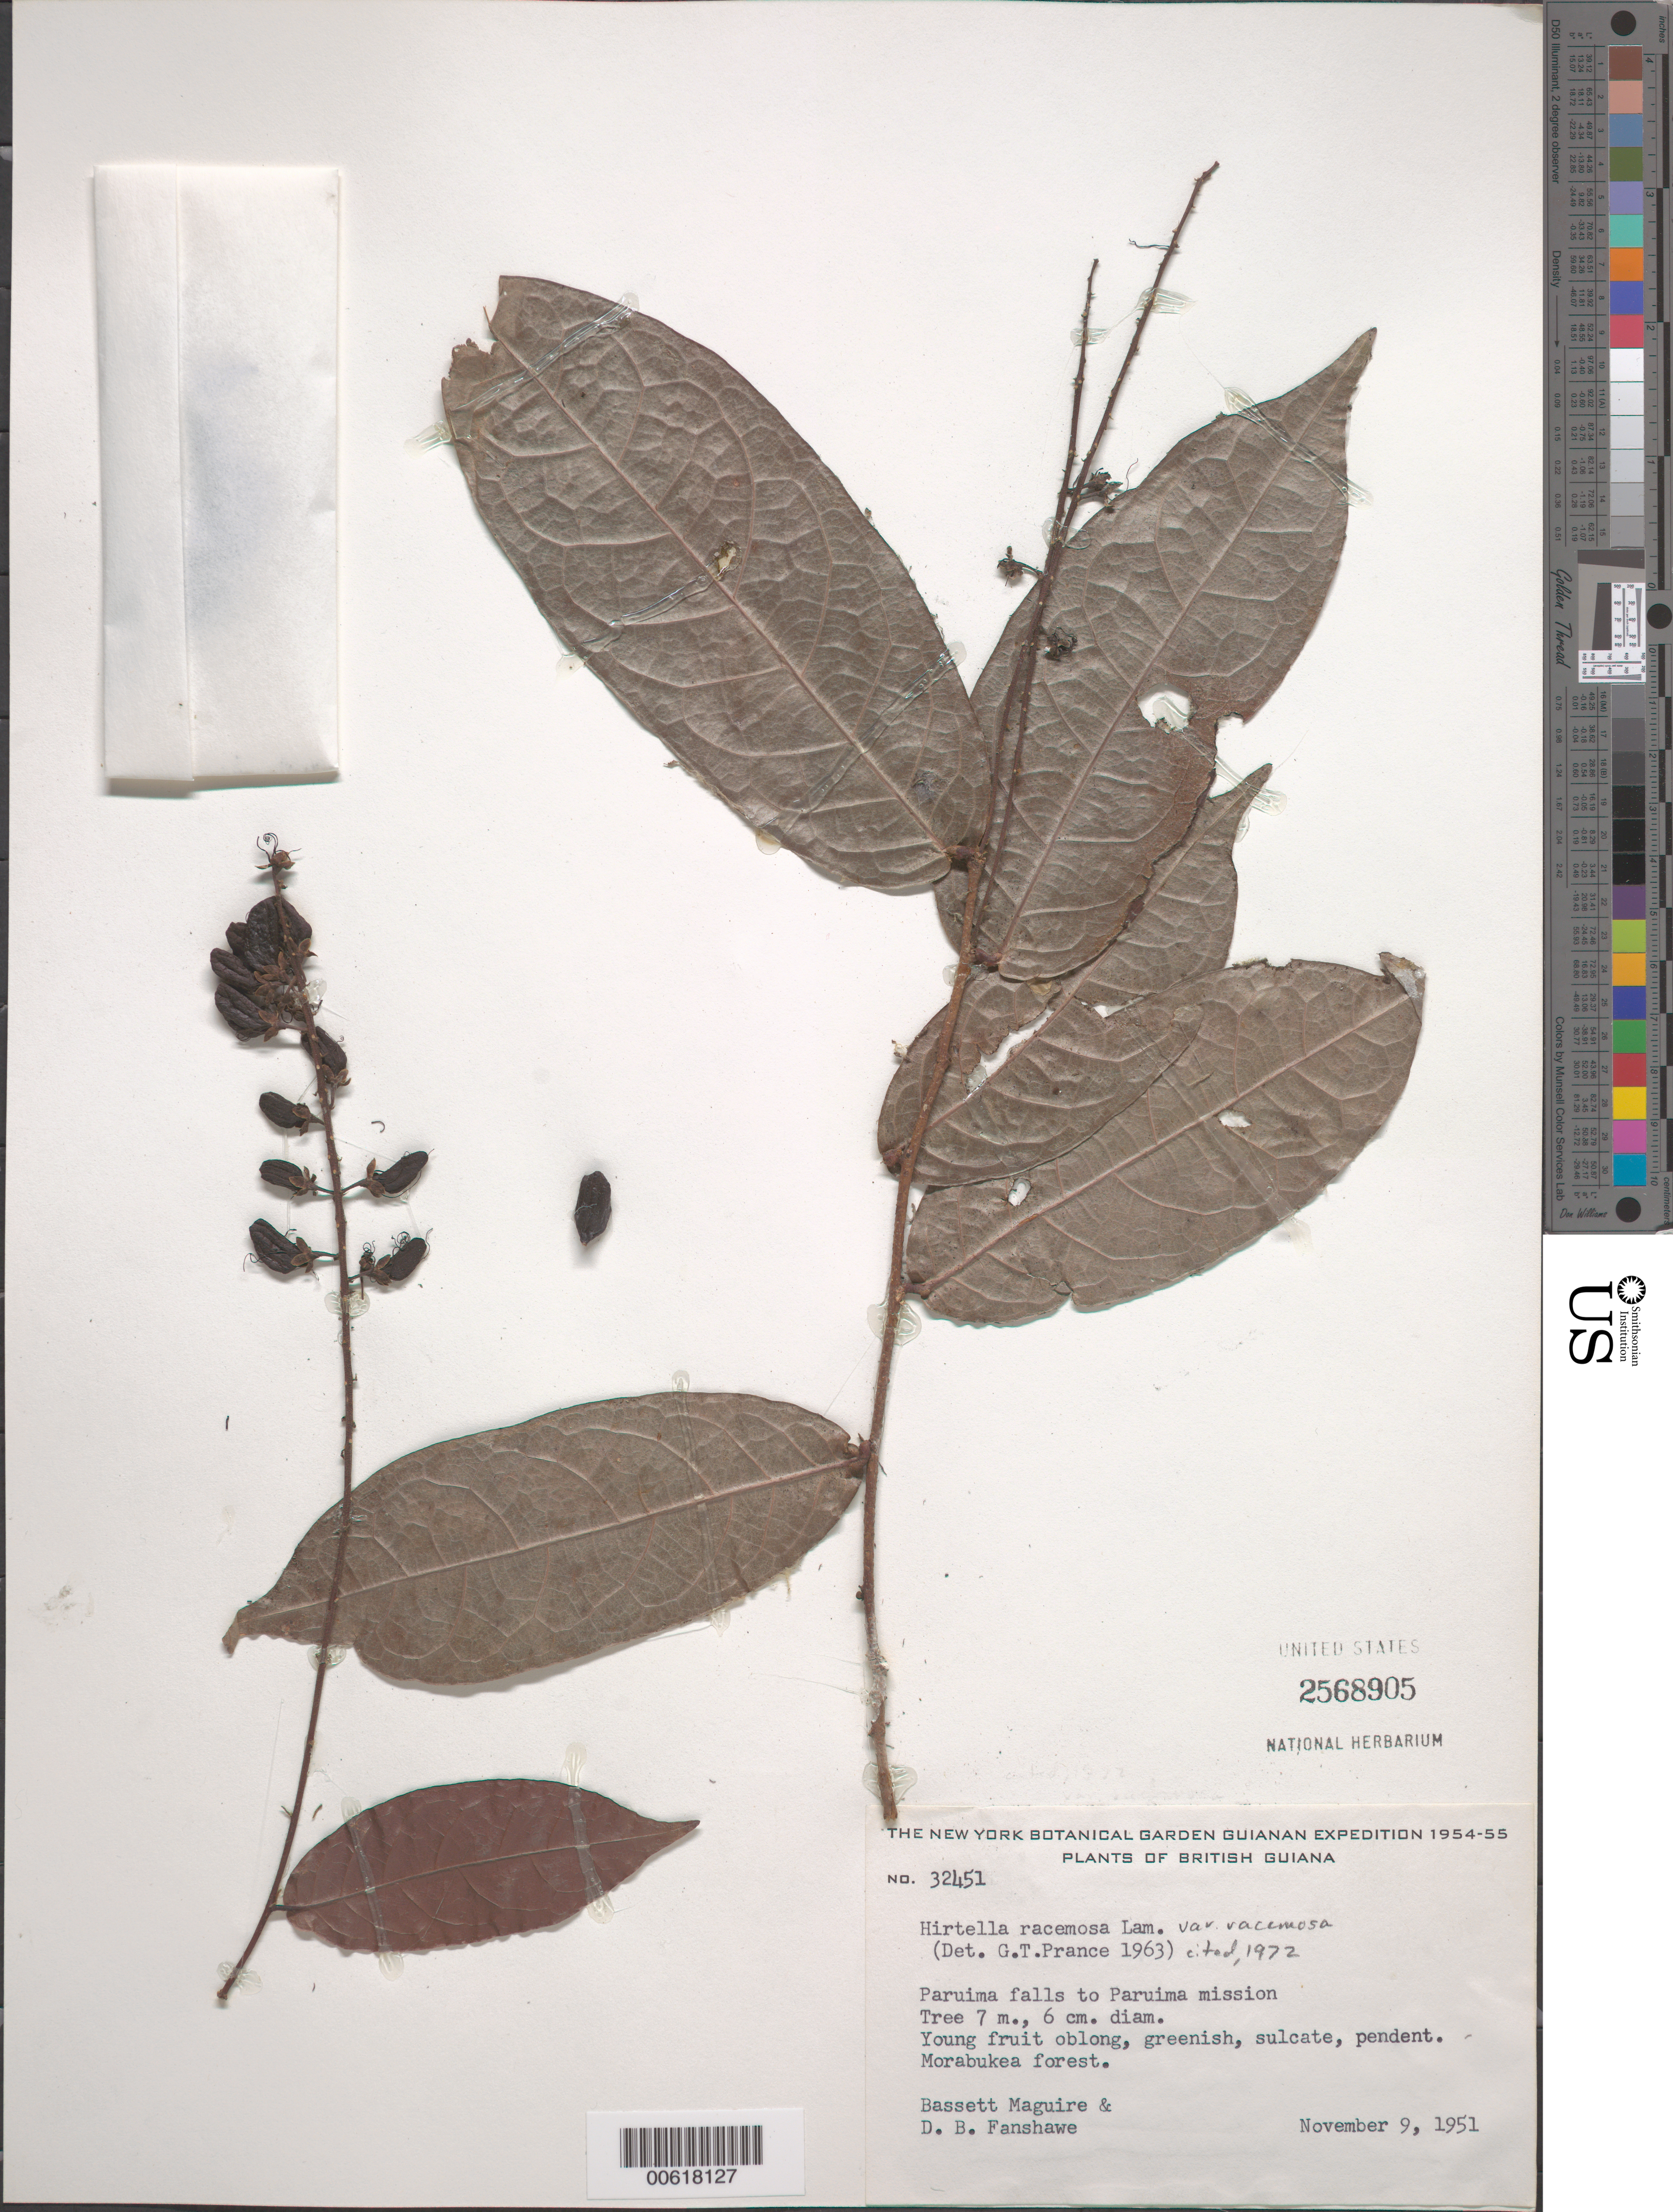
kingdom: Plantae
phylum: Tracheophyta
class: Magnoliopsida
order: Malpighiales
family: Chrysobalanaceae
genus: Hirtella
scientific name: Hirtella racemosa var. racemosa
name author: Lam.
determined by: Prance, G. T.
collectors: B. Maguire & D. B. Fanshawe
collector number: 32451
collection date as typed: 9-Nov-51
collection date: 1951-11-09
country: Guyana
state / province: Cuyuni-Mazaruni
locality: Kamarang R., Wenamu trail, between Paruima Falls and Paruima Mission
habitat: Morabukea forest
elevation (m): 600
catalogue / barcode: US 2568905